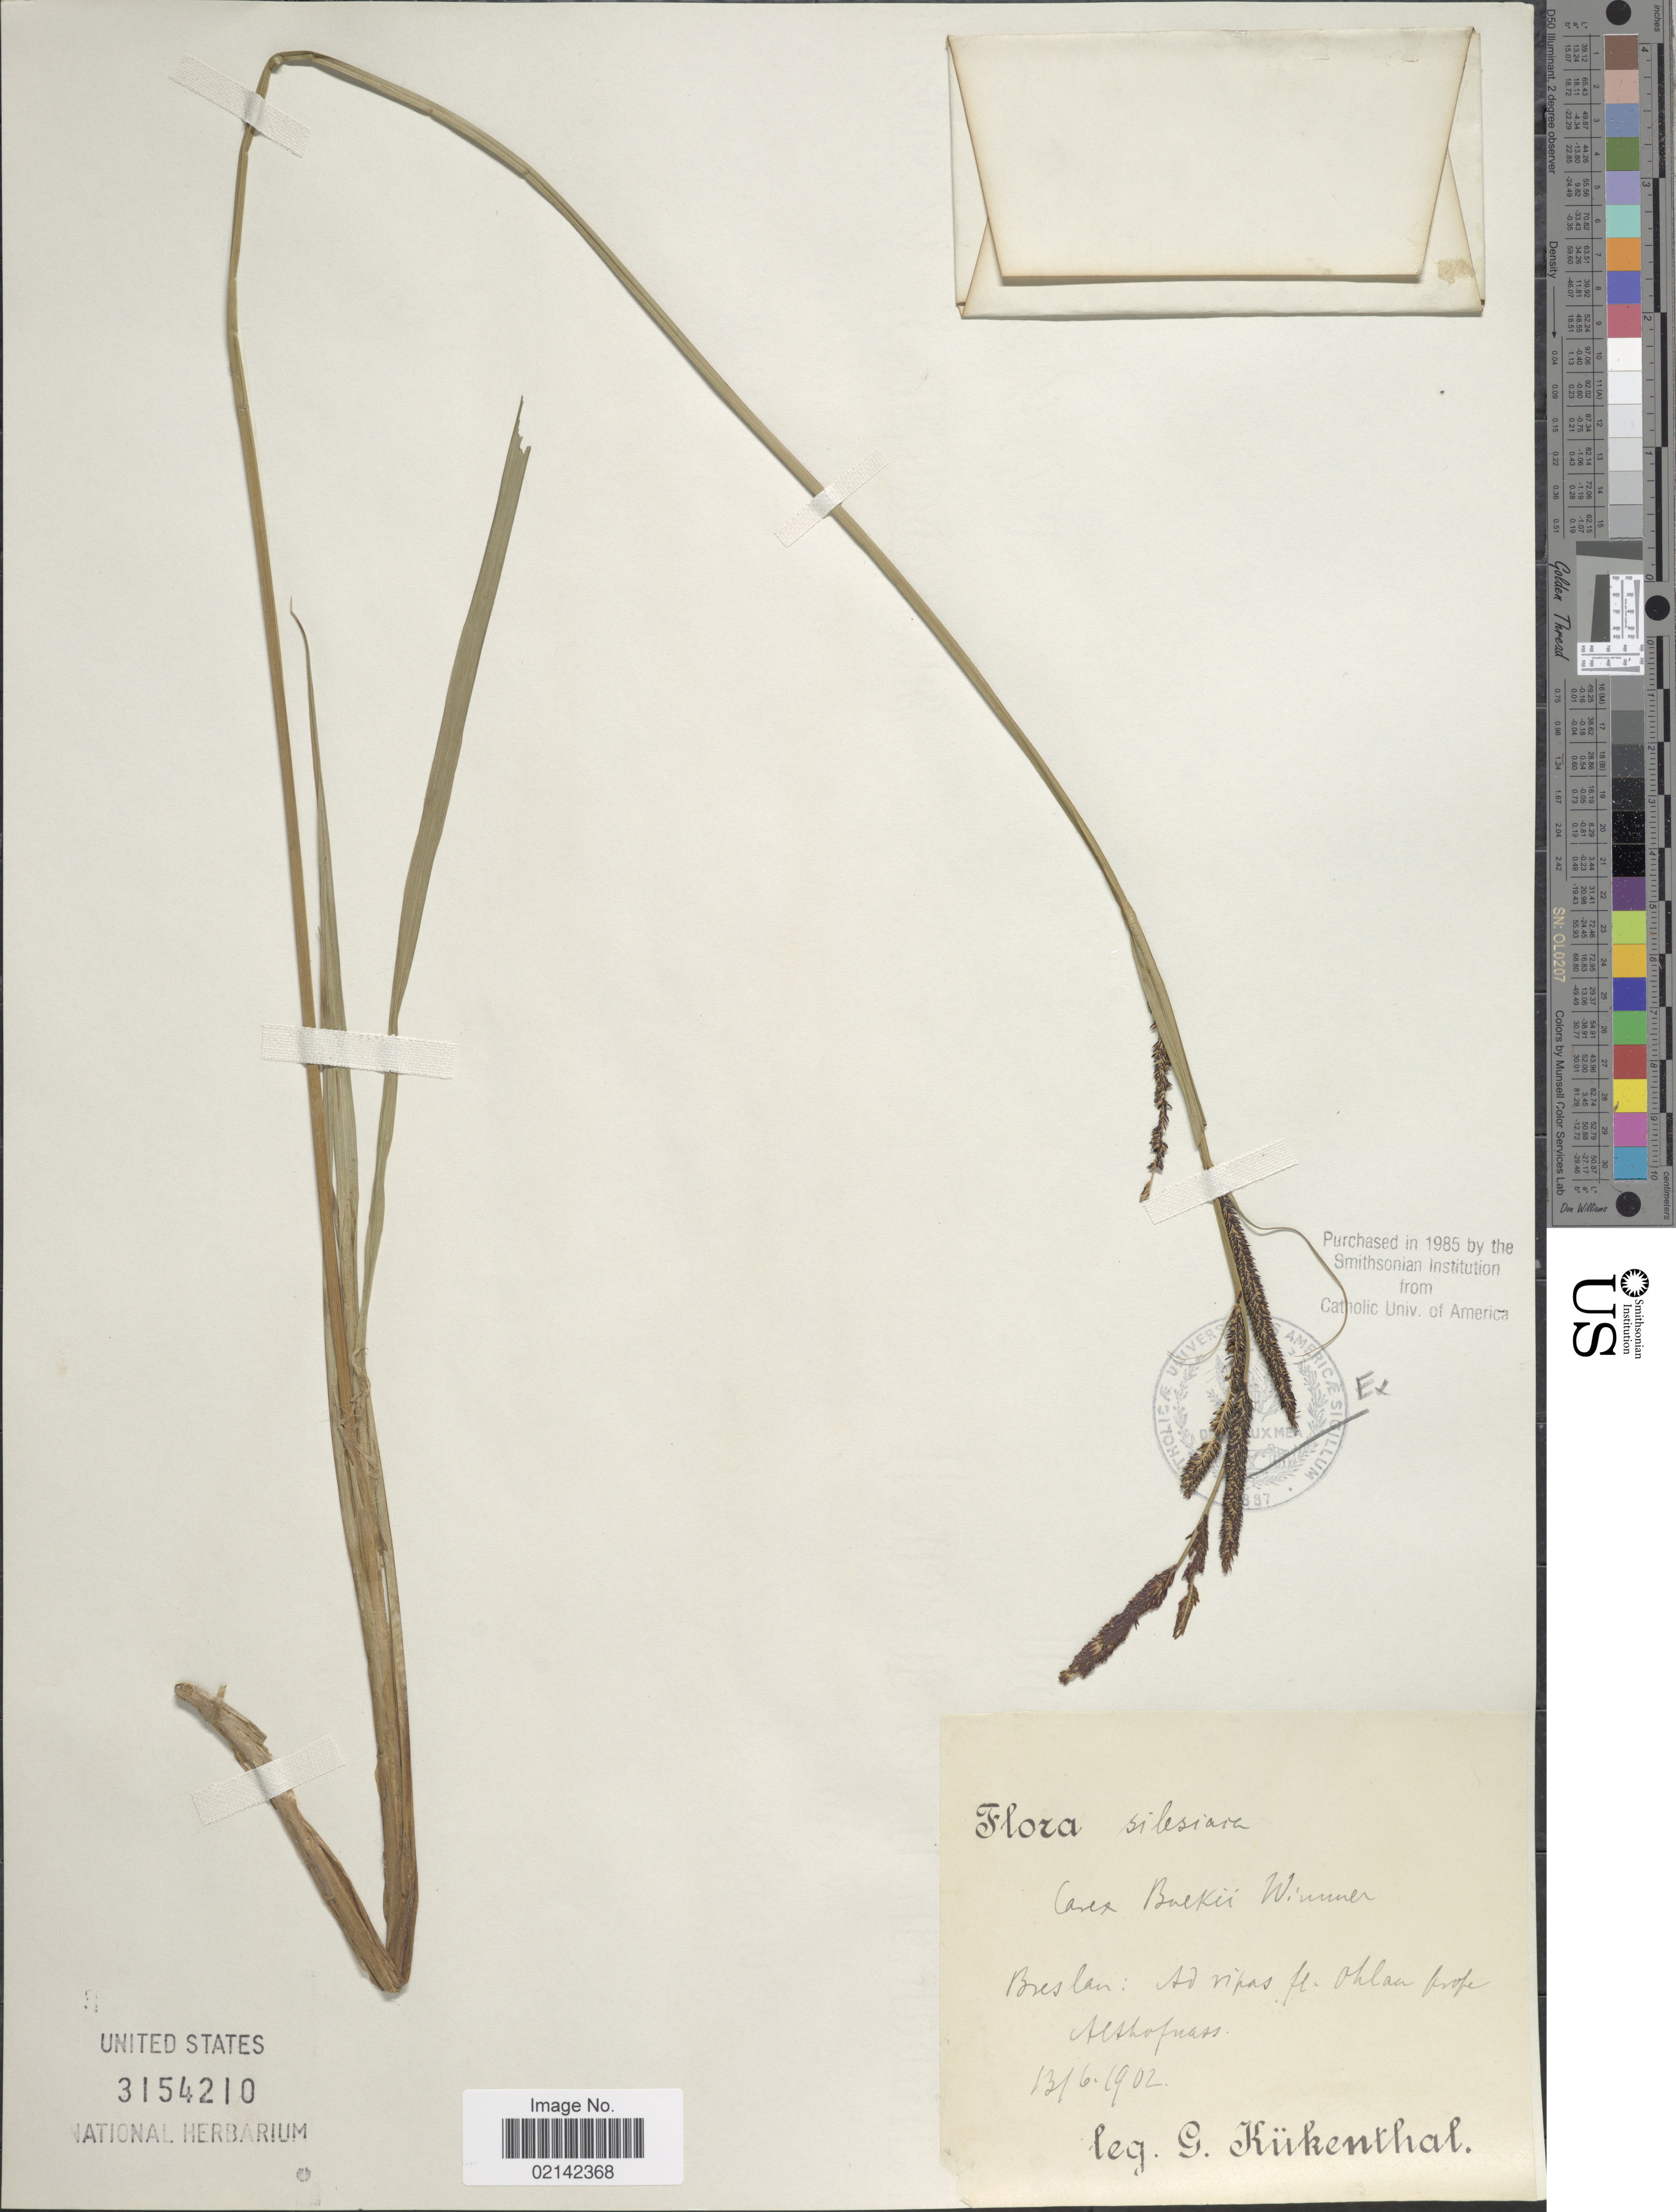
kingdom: Plantae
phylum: Tracheophyta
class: Liliopsida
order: Poales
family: Cyperaceae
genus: Carex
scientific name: Carex buekii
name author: Wimm.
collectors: G. Kükenthal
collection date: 1902-06-13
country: Poland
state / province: Dolnoslaskie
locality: Silesiara. Breslau: ohlan prope Althofnass [interpreted]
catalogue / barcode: US 3154210